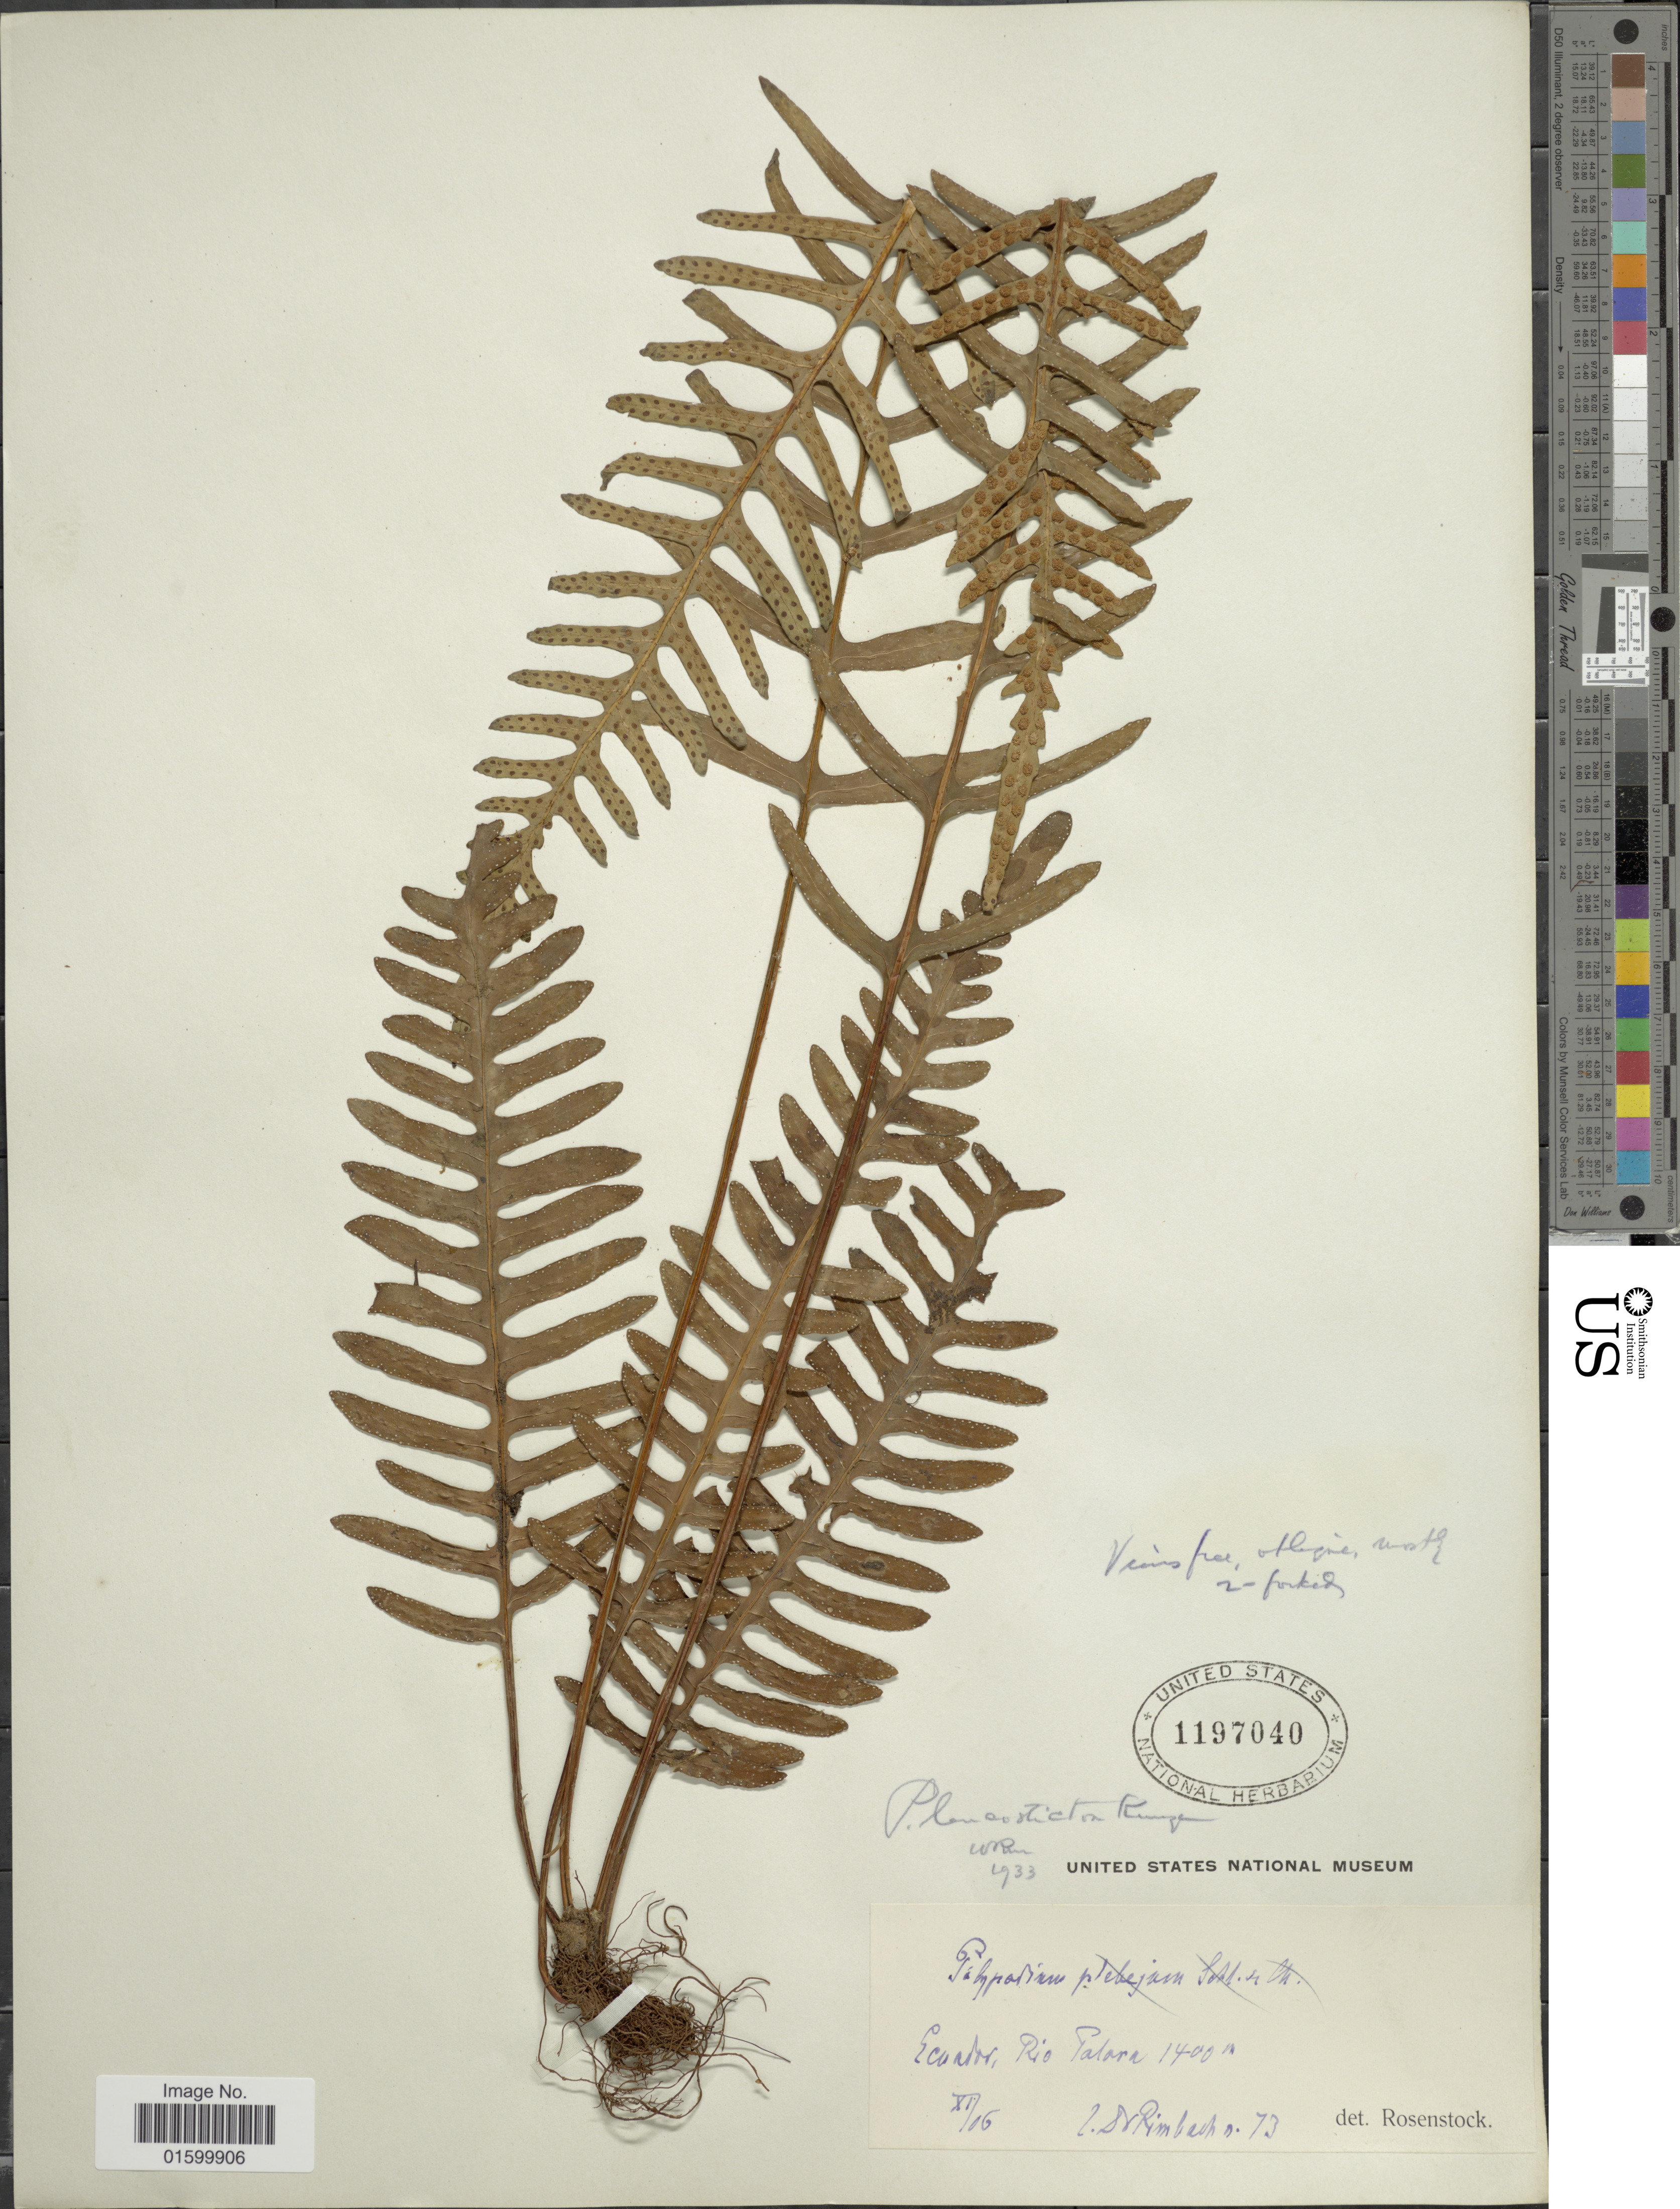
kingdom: Plantae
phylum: Tracheophyta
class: Polypodiopsida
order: Polypodiales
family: Polypodiaceae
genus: Pleopeltis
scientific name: Pleopeltis remota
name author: (Desv.) A.R. Sm.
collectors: Rimbach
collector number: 73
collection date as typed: Transcribed d/m/y: /11/6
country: Ecuador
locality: Ecuador, Rio Palora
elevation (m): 1400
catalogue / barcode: US 1197040